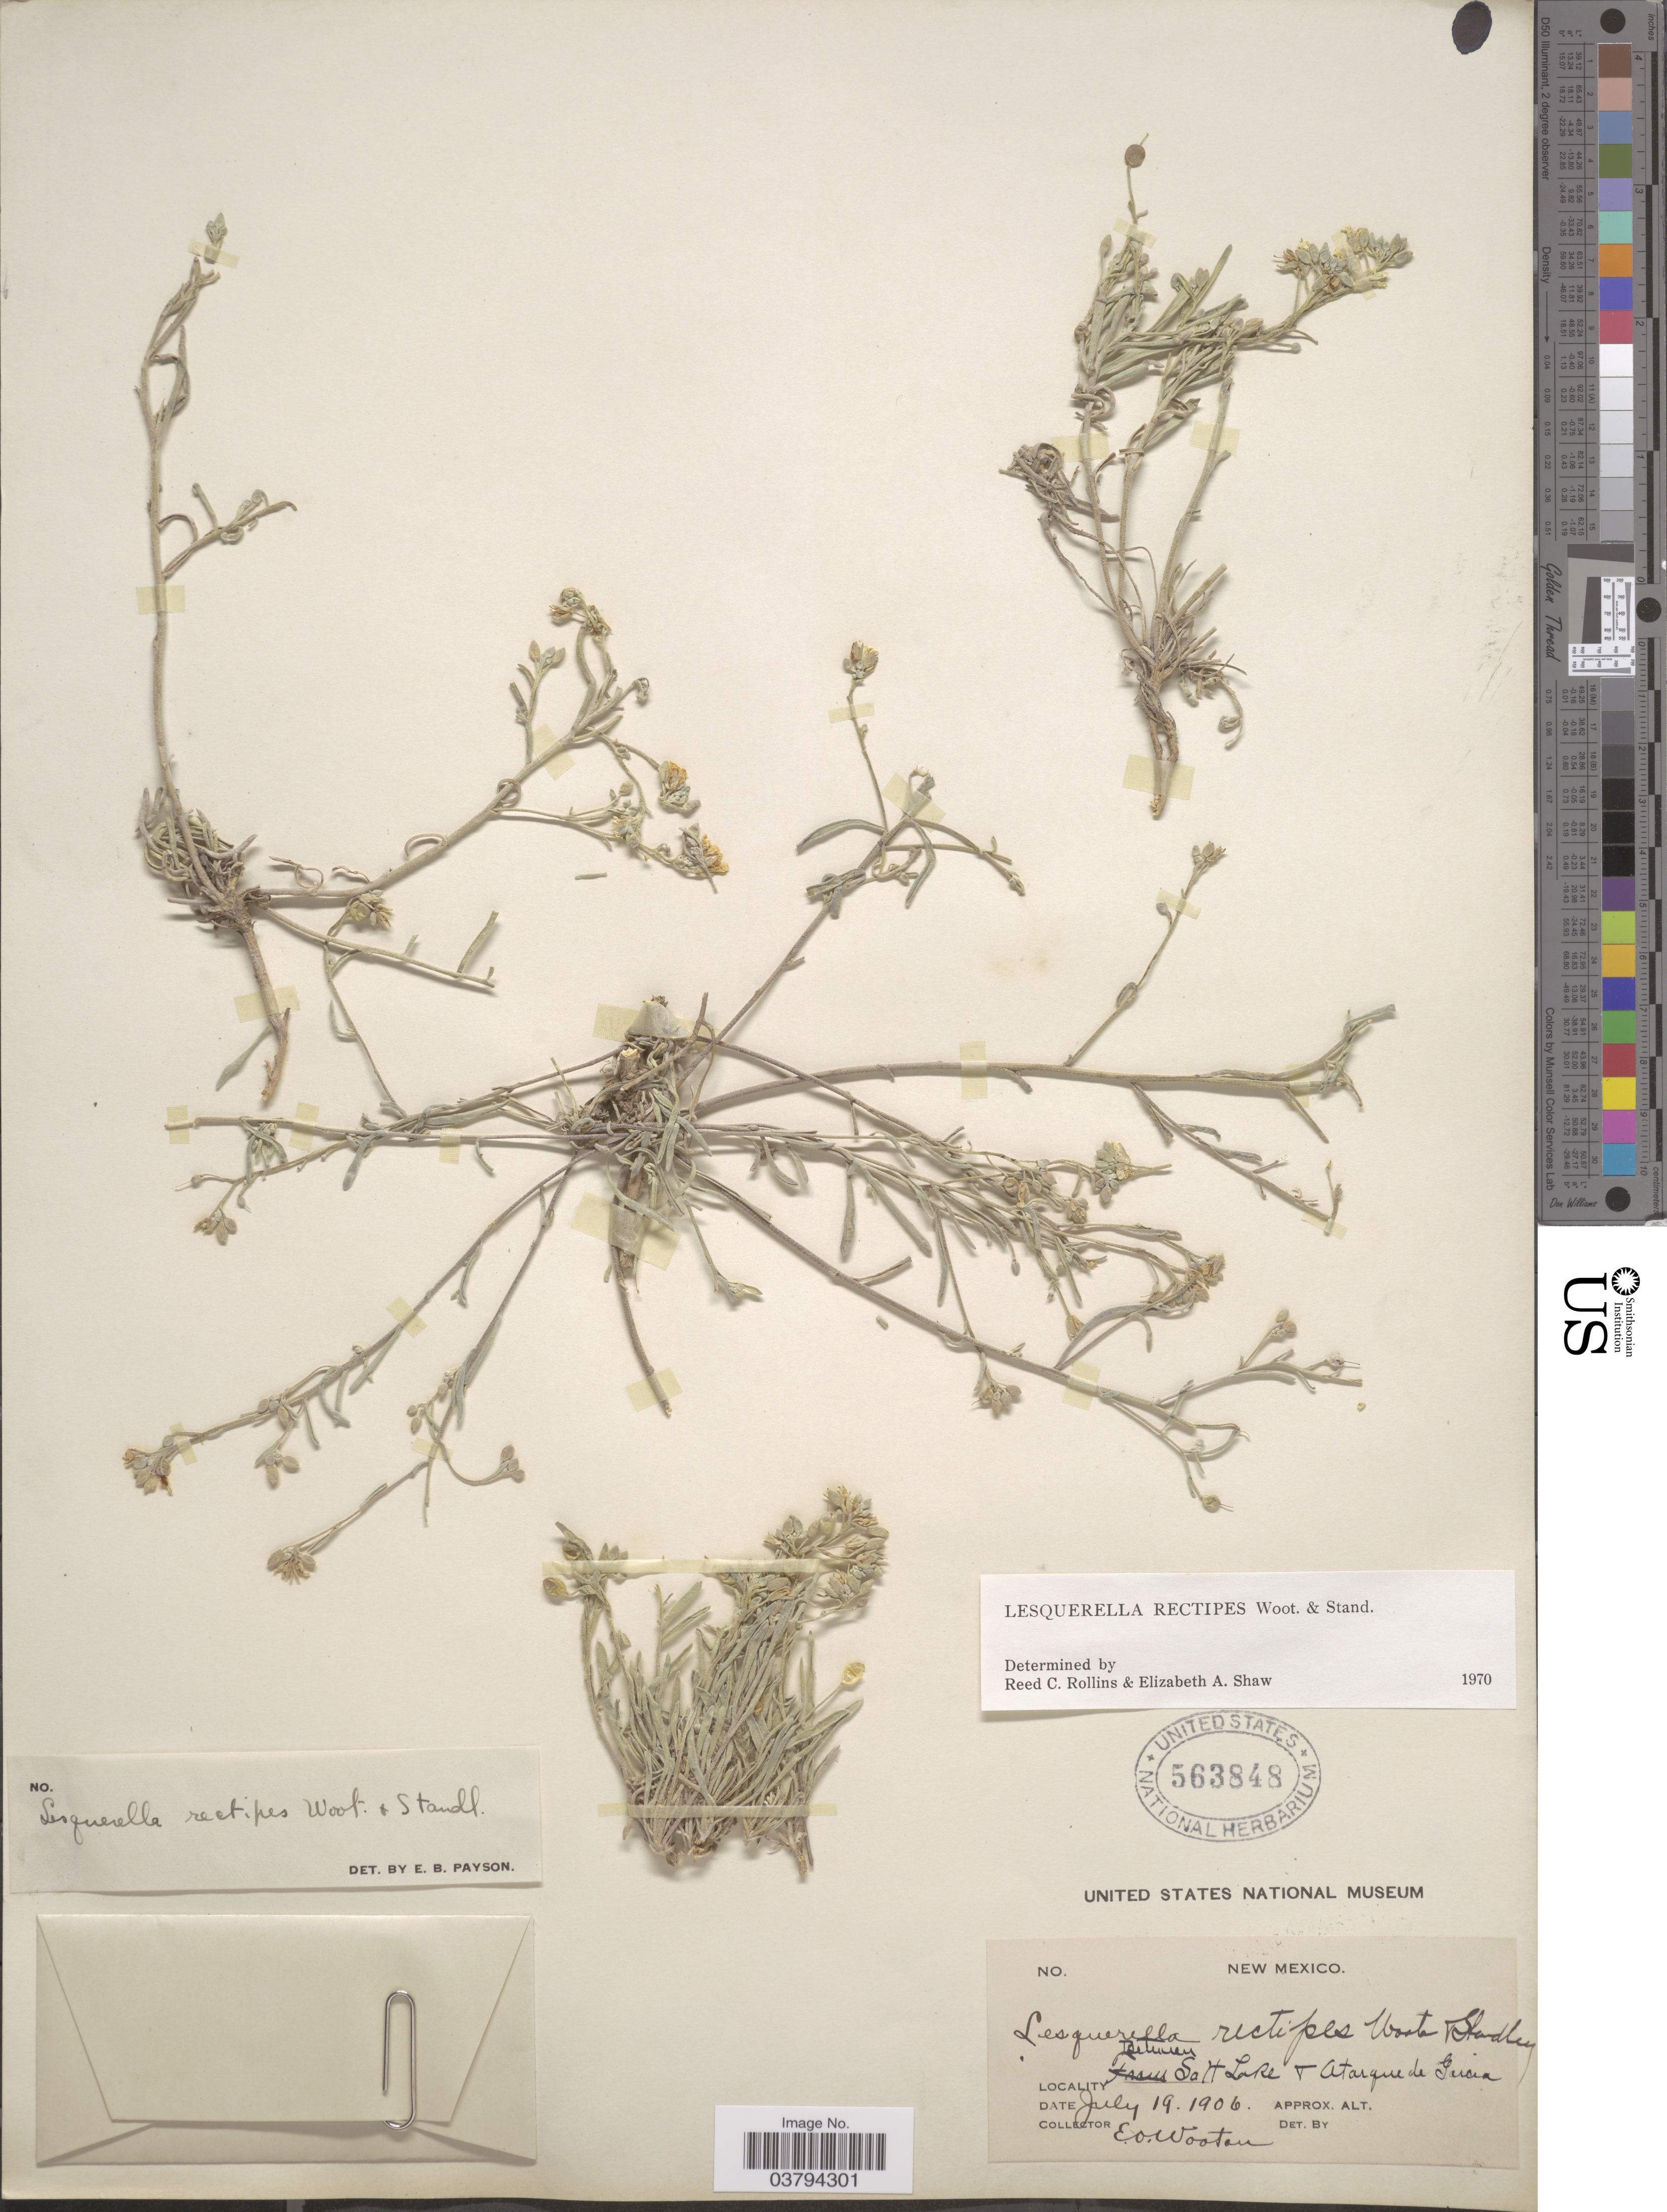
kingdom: Plantae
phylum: Tracheophyta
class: Magnoliopsida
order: Brassicales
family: Brassicaceae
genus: Lesquerella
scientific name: Lesquerella rectipes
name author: Wooton & Standl.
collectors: E. O. Wooton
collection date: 1906-07-19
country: United States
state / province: New Mexico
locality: Between Salt Lake + Atarque de Garcia.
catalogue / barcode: US 563848